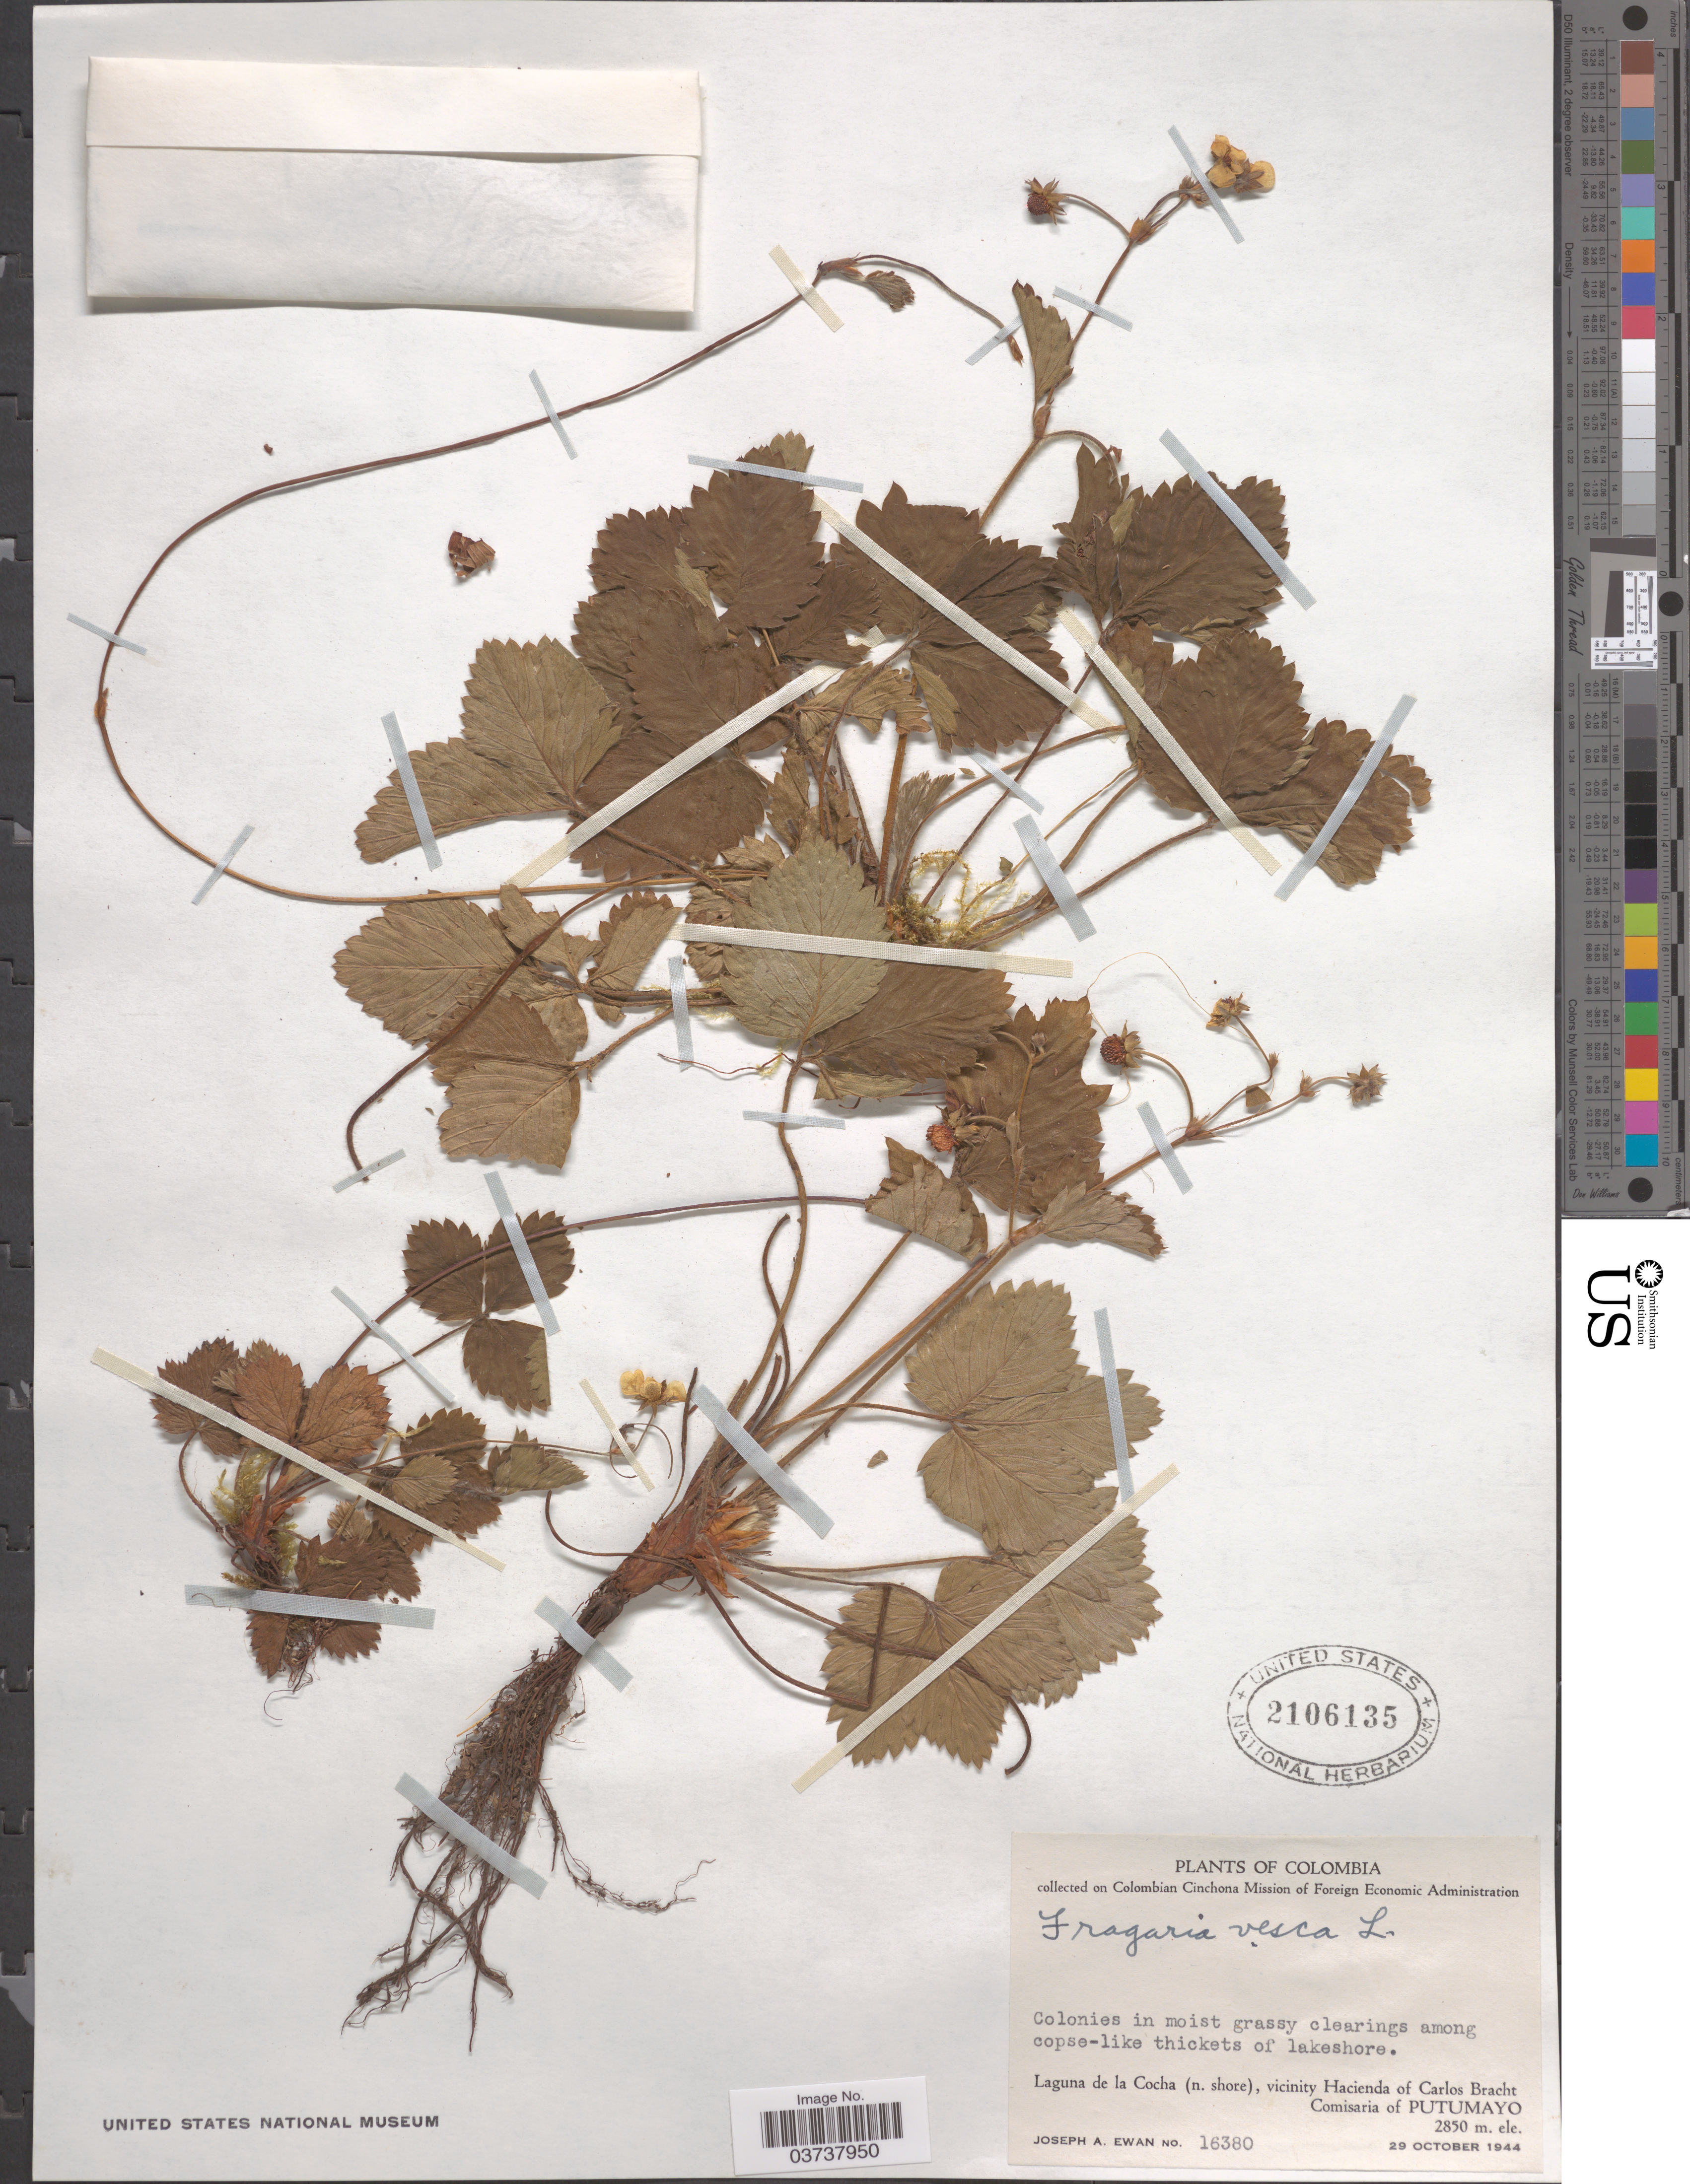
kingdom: Plantae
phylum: Tracheophyta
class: Magnoliopsida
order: Rosales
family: Rosaceae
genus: Fragaria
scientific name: Fragaria vesca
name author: L.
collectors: J. A. Ewan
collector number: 16380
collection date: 1944-10-29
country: Colombia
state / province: Putumayo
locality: Laguna de la Cocha (n. shore), vicinity Hacienda of Carlos Bracht, Comisaria of Putumayo.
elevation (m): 2850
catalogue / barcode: US 2106135